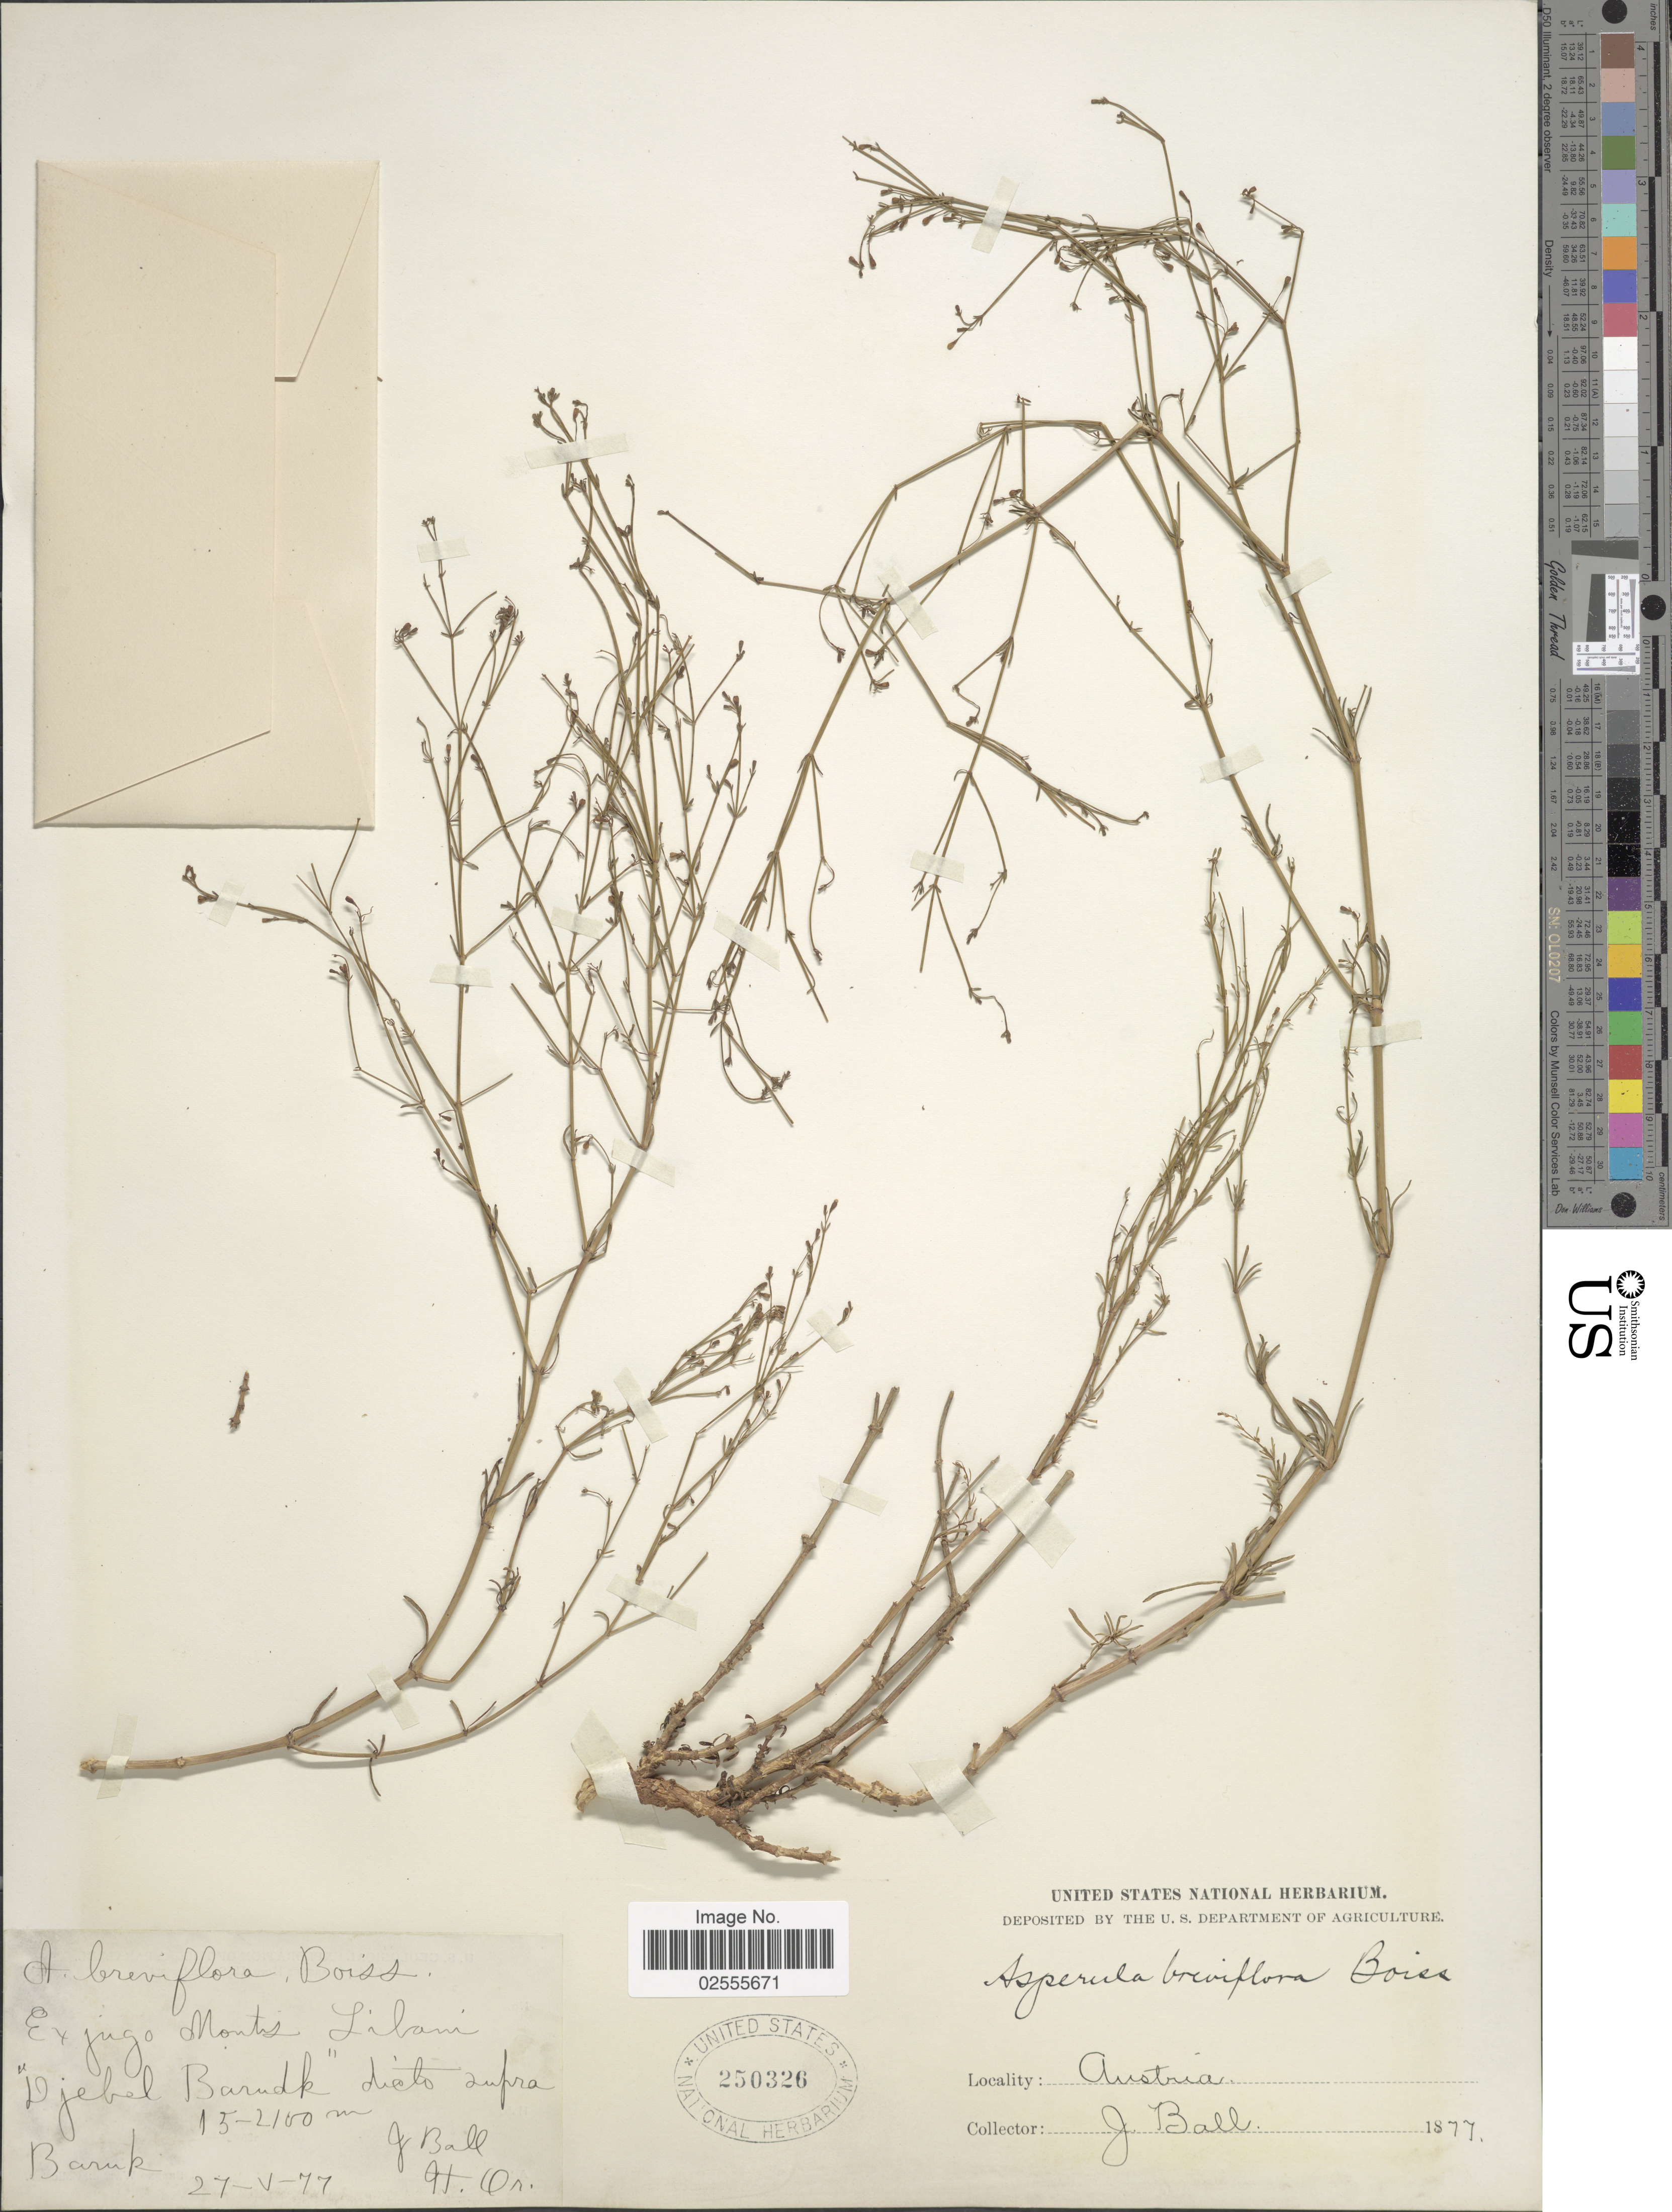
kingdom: Plantae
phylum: Tracheophyta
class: Magnoliopsida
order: Gentianales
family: Rubiaceae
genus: Asperula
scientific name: Asperula breviflora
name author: Boiss.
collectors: J. Ball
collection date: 1877-05-27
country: Syria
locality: Ex jugo Montis Libani "Djebel Barudk"dicto supra Baruk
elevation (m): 1500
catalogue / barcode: US 250326